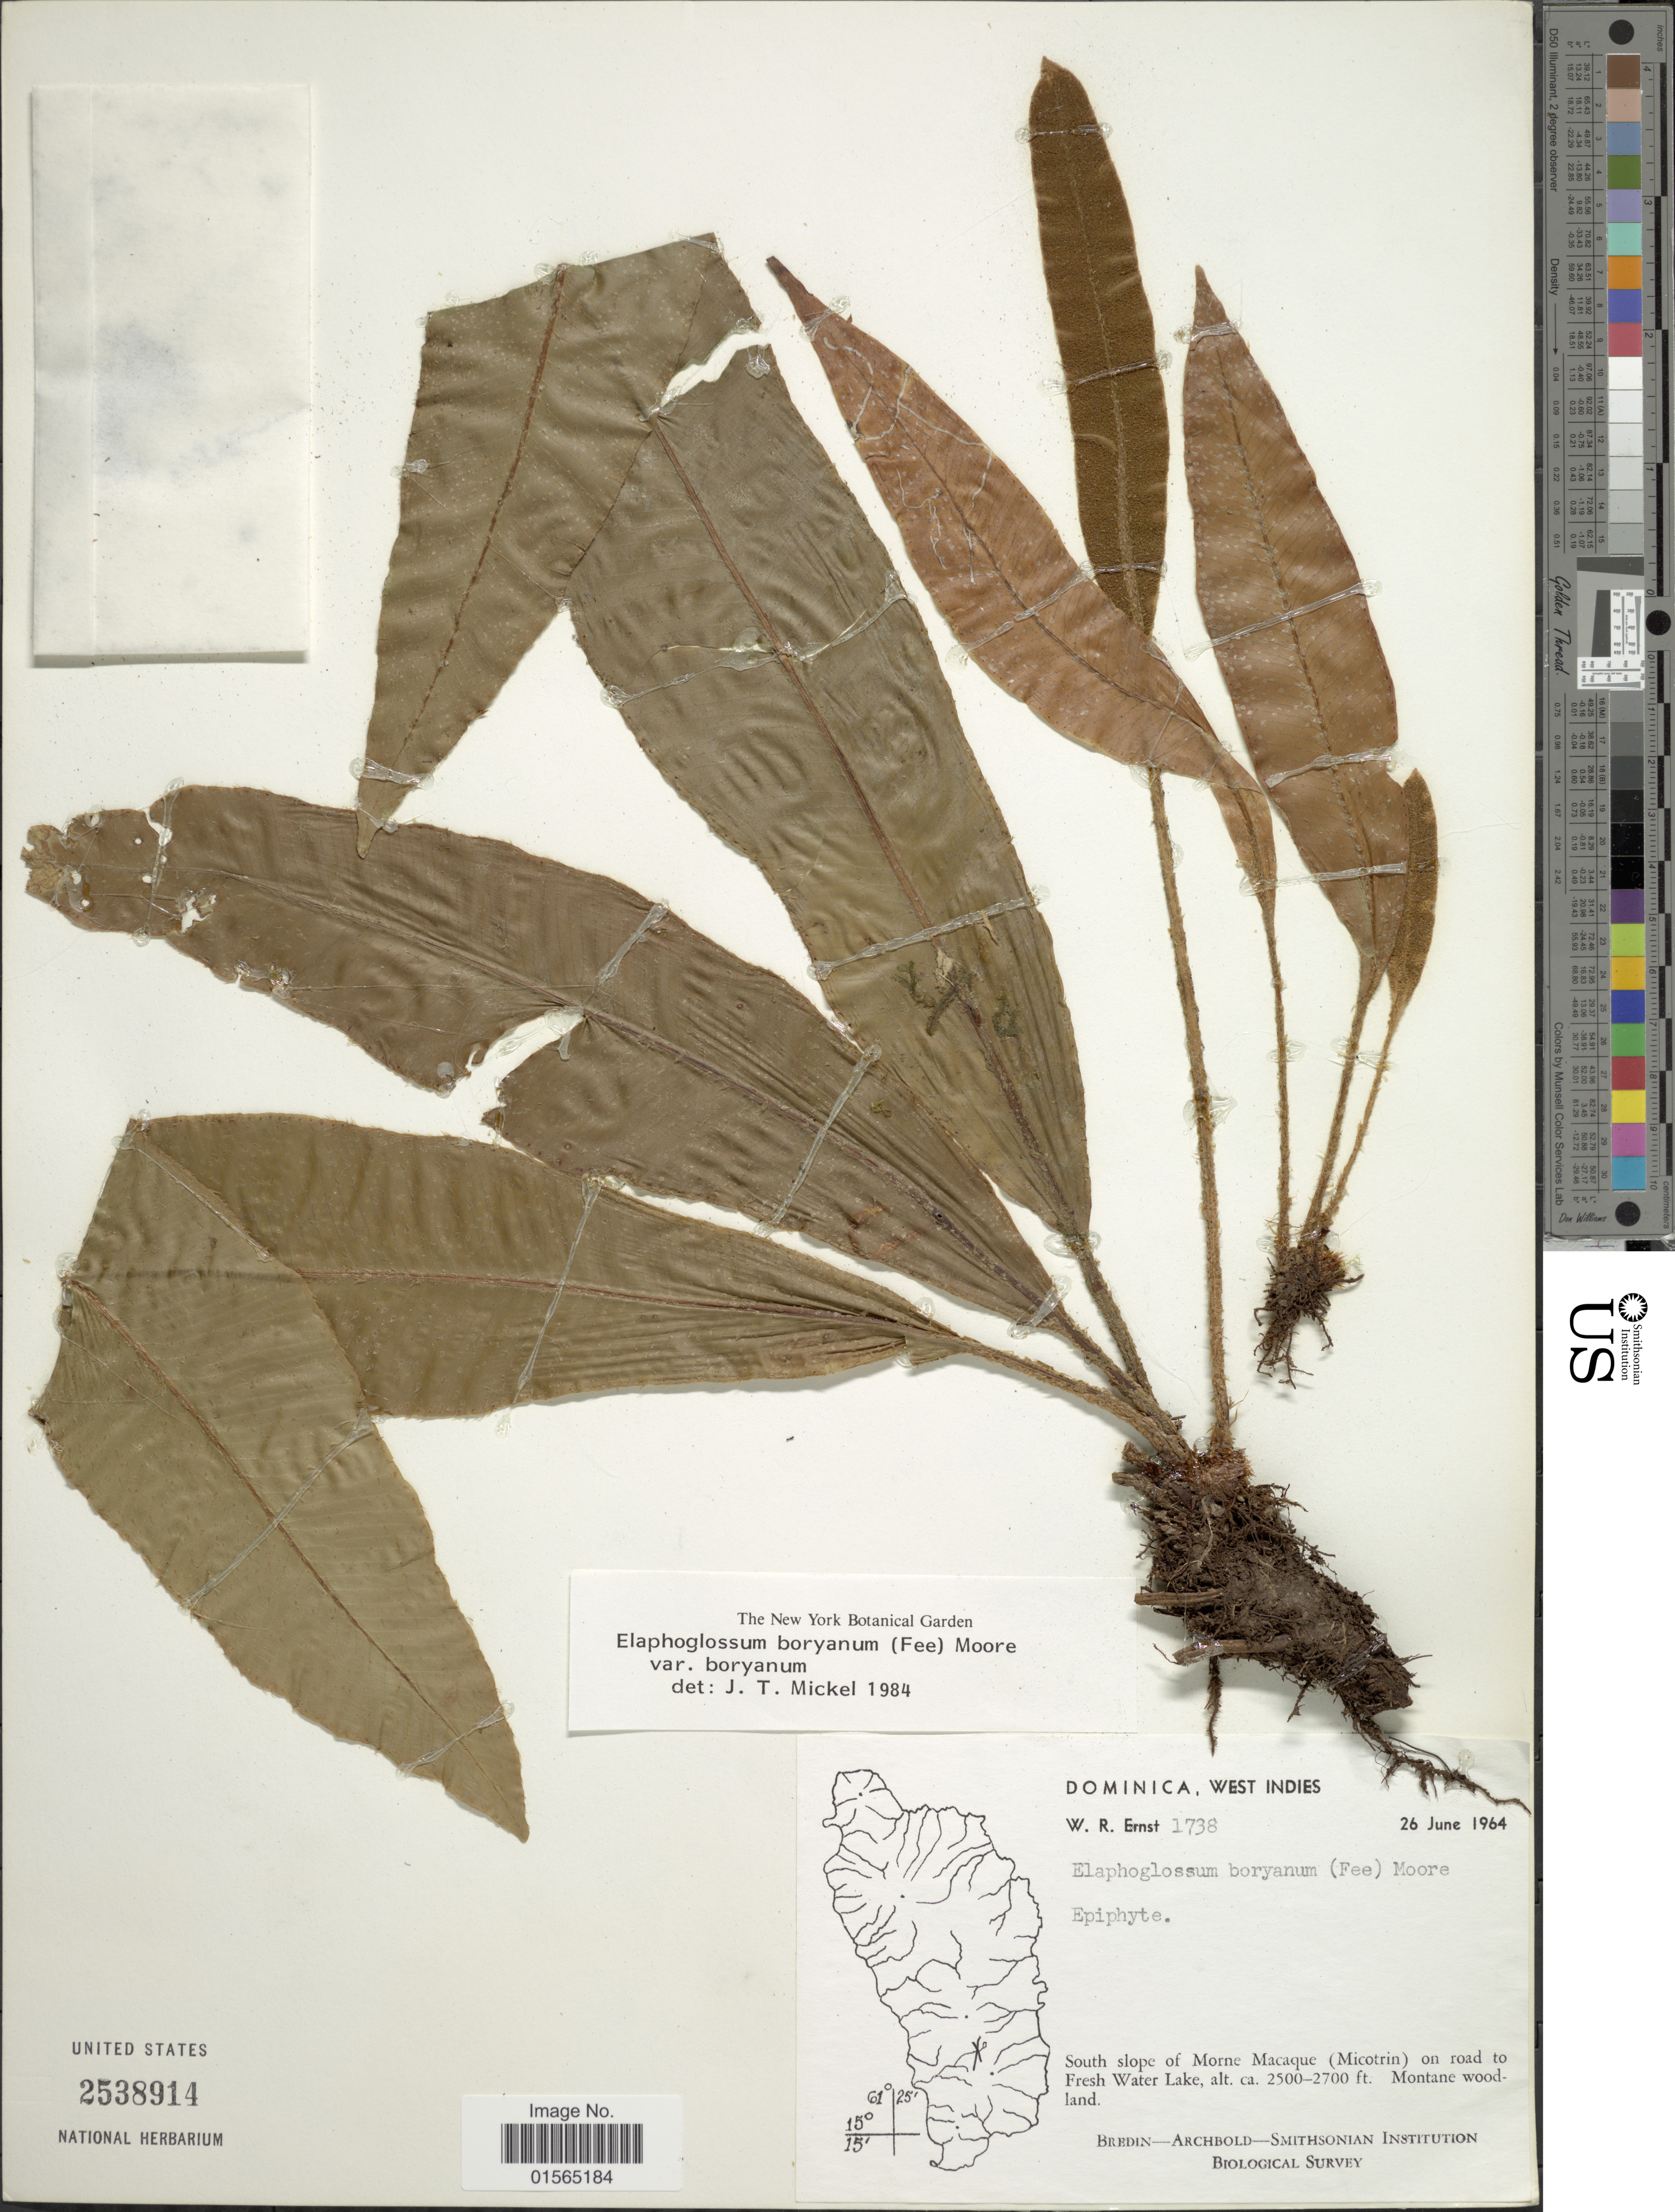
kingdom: Plantae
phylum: Tracheophyta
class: Polypodiopsida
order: Polypodiales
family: Dryopteridaceae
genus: Elaphoglossum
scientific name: Elaphoglossum boryanum var. boryanum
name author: (Fée) T. Moore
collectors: W. R. Ernst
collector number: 1738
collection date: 1964-06-26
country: Dominica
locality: South slope of Morne Macaque (Micotrin) on road to Fresh Water Lake, Montane Woodland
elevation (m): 762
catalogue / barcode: US 2538914